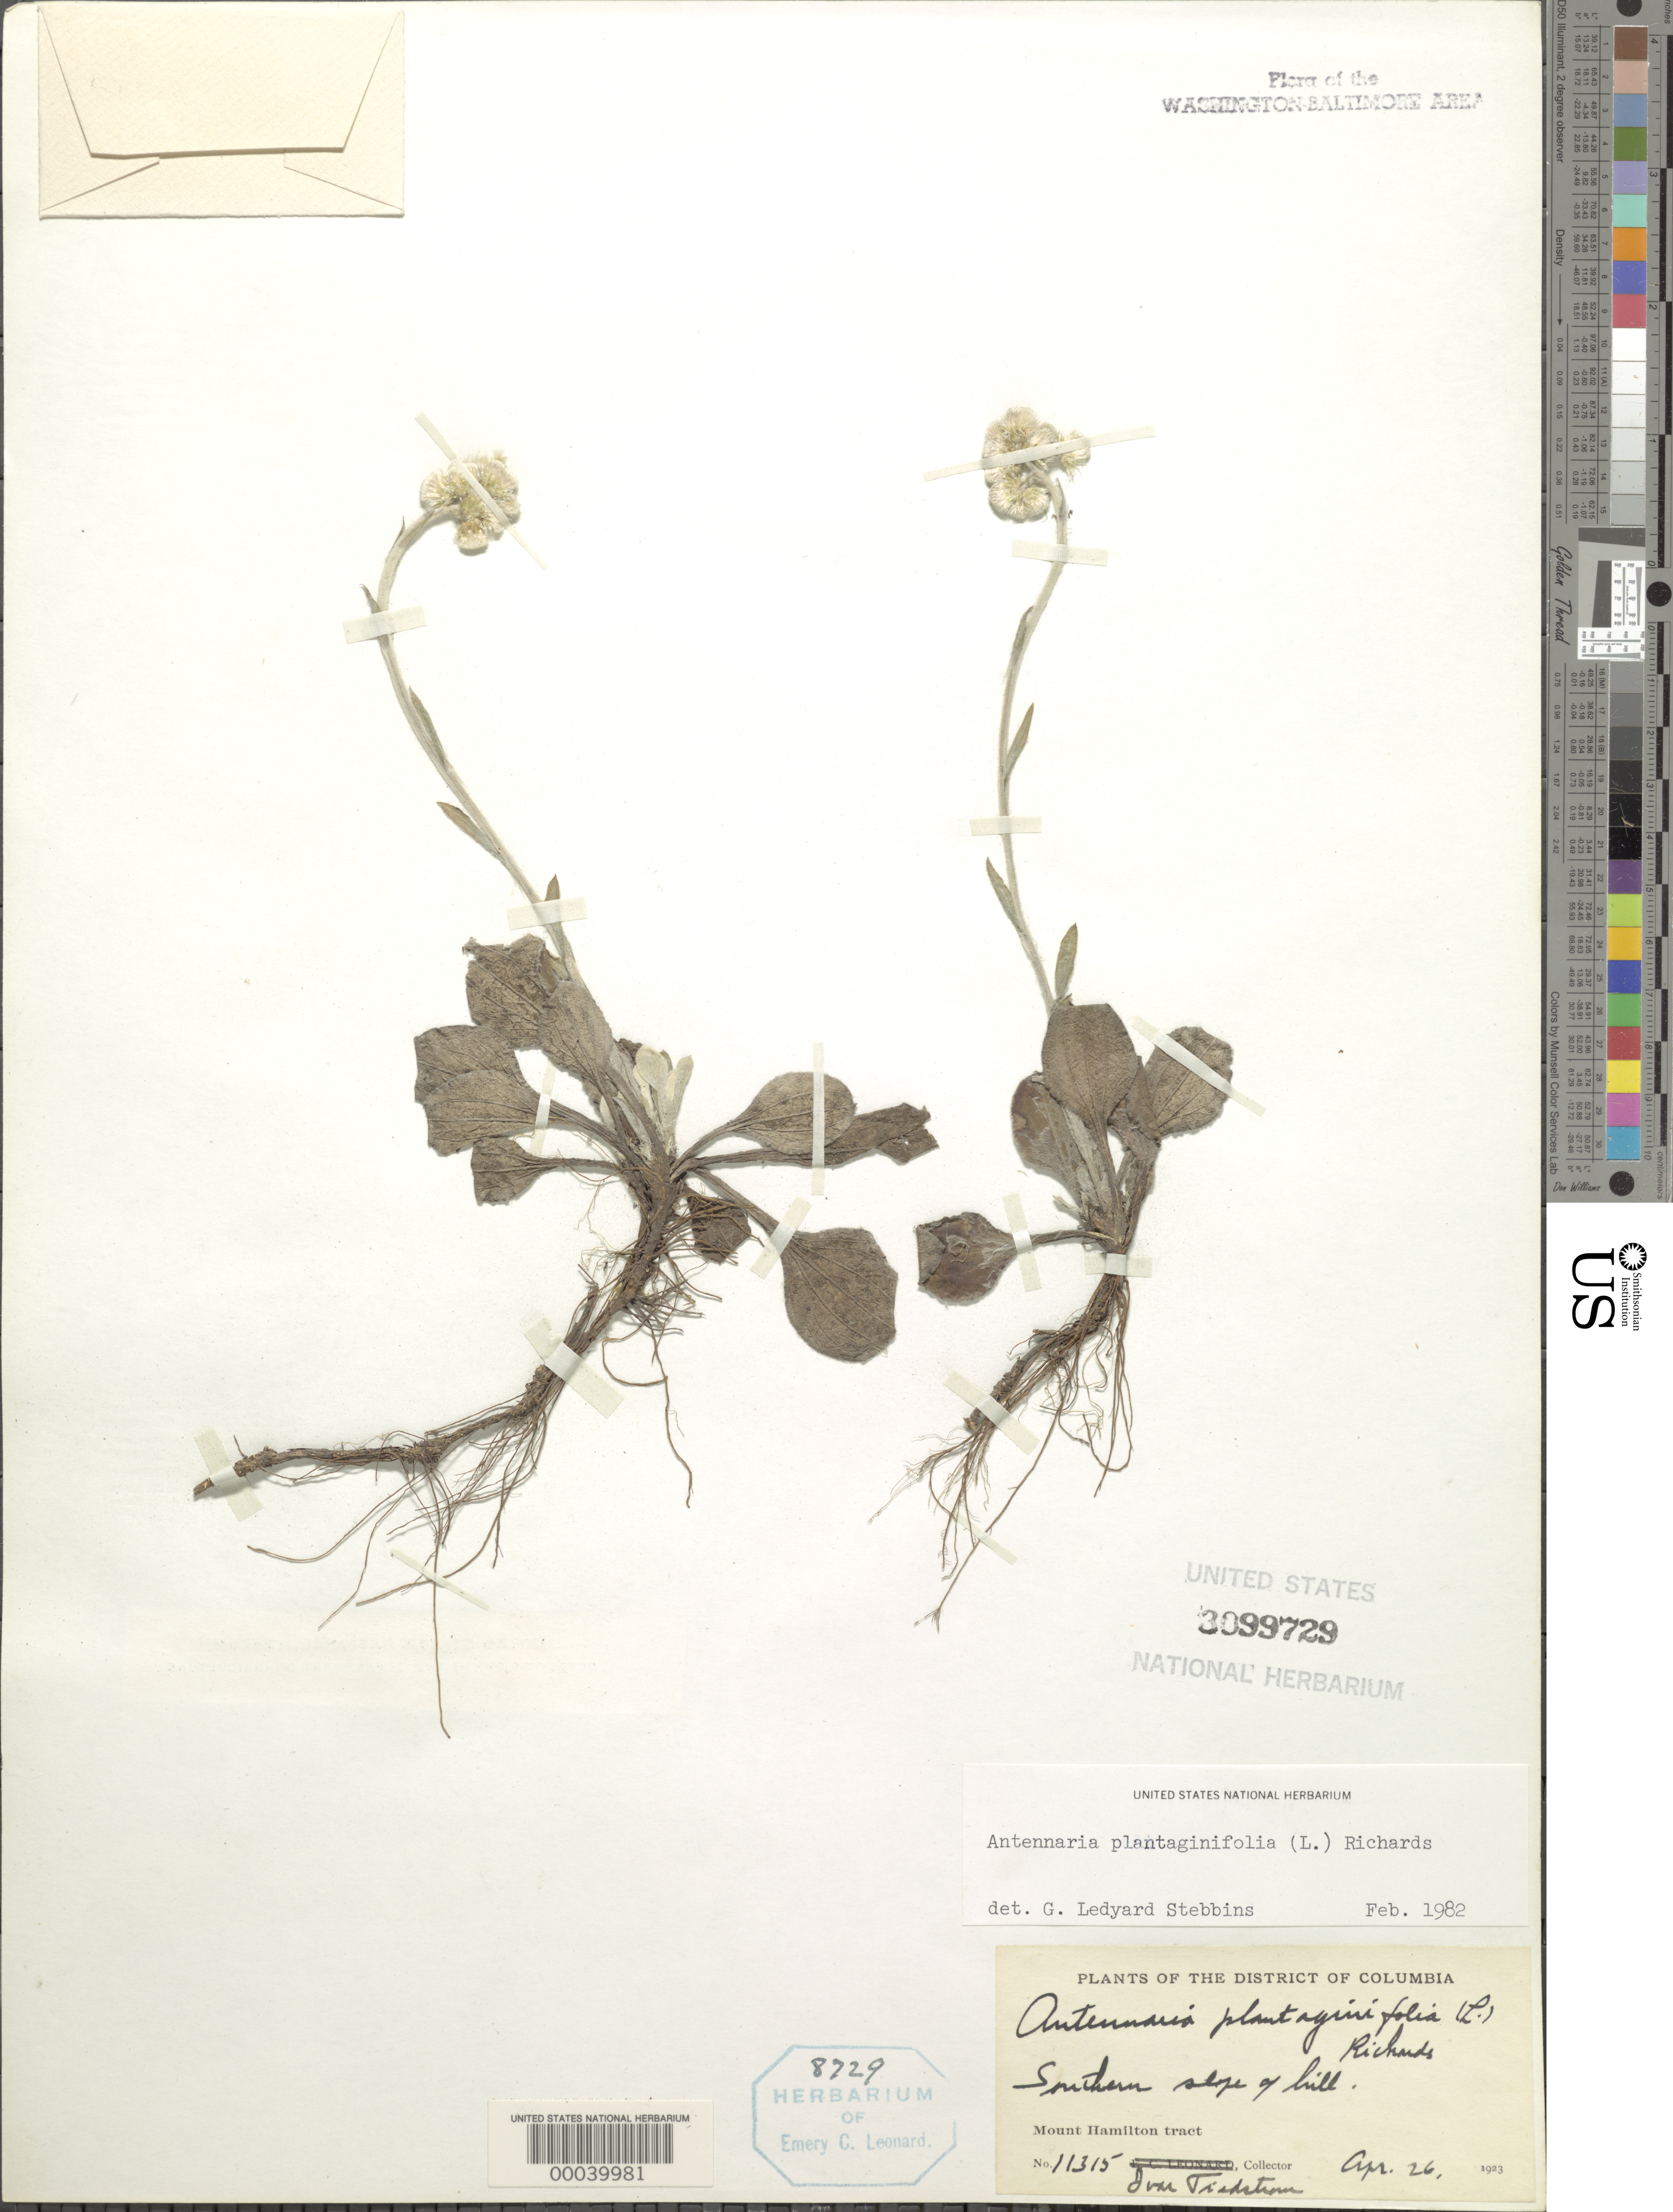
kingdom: Plantae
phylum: Tracheophyta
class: Magnoliopsida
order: Asterales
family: Asteraceae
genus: Antennaria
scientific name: Antennaria plantaginifolia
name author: (L.) Richardson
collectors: I. F. Tidestrom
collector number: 11315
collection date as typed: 26 Apr 1923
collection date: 1923-04-26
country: United States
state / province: District of Columbia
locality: Southern slope of Mount Hamilton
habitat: Hill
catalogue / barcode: US 3099729